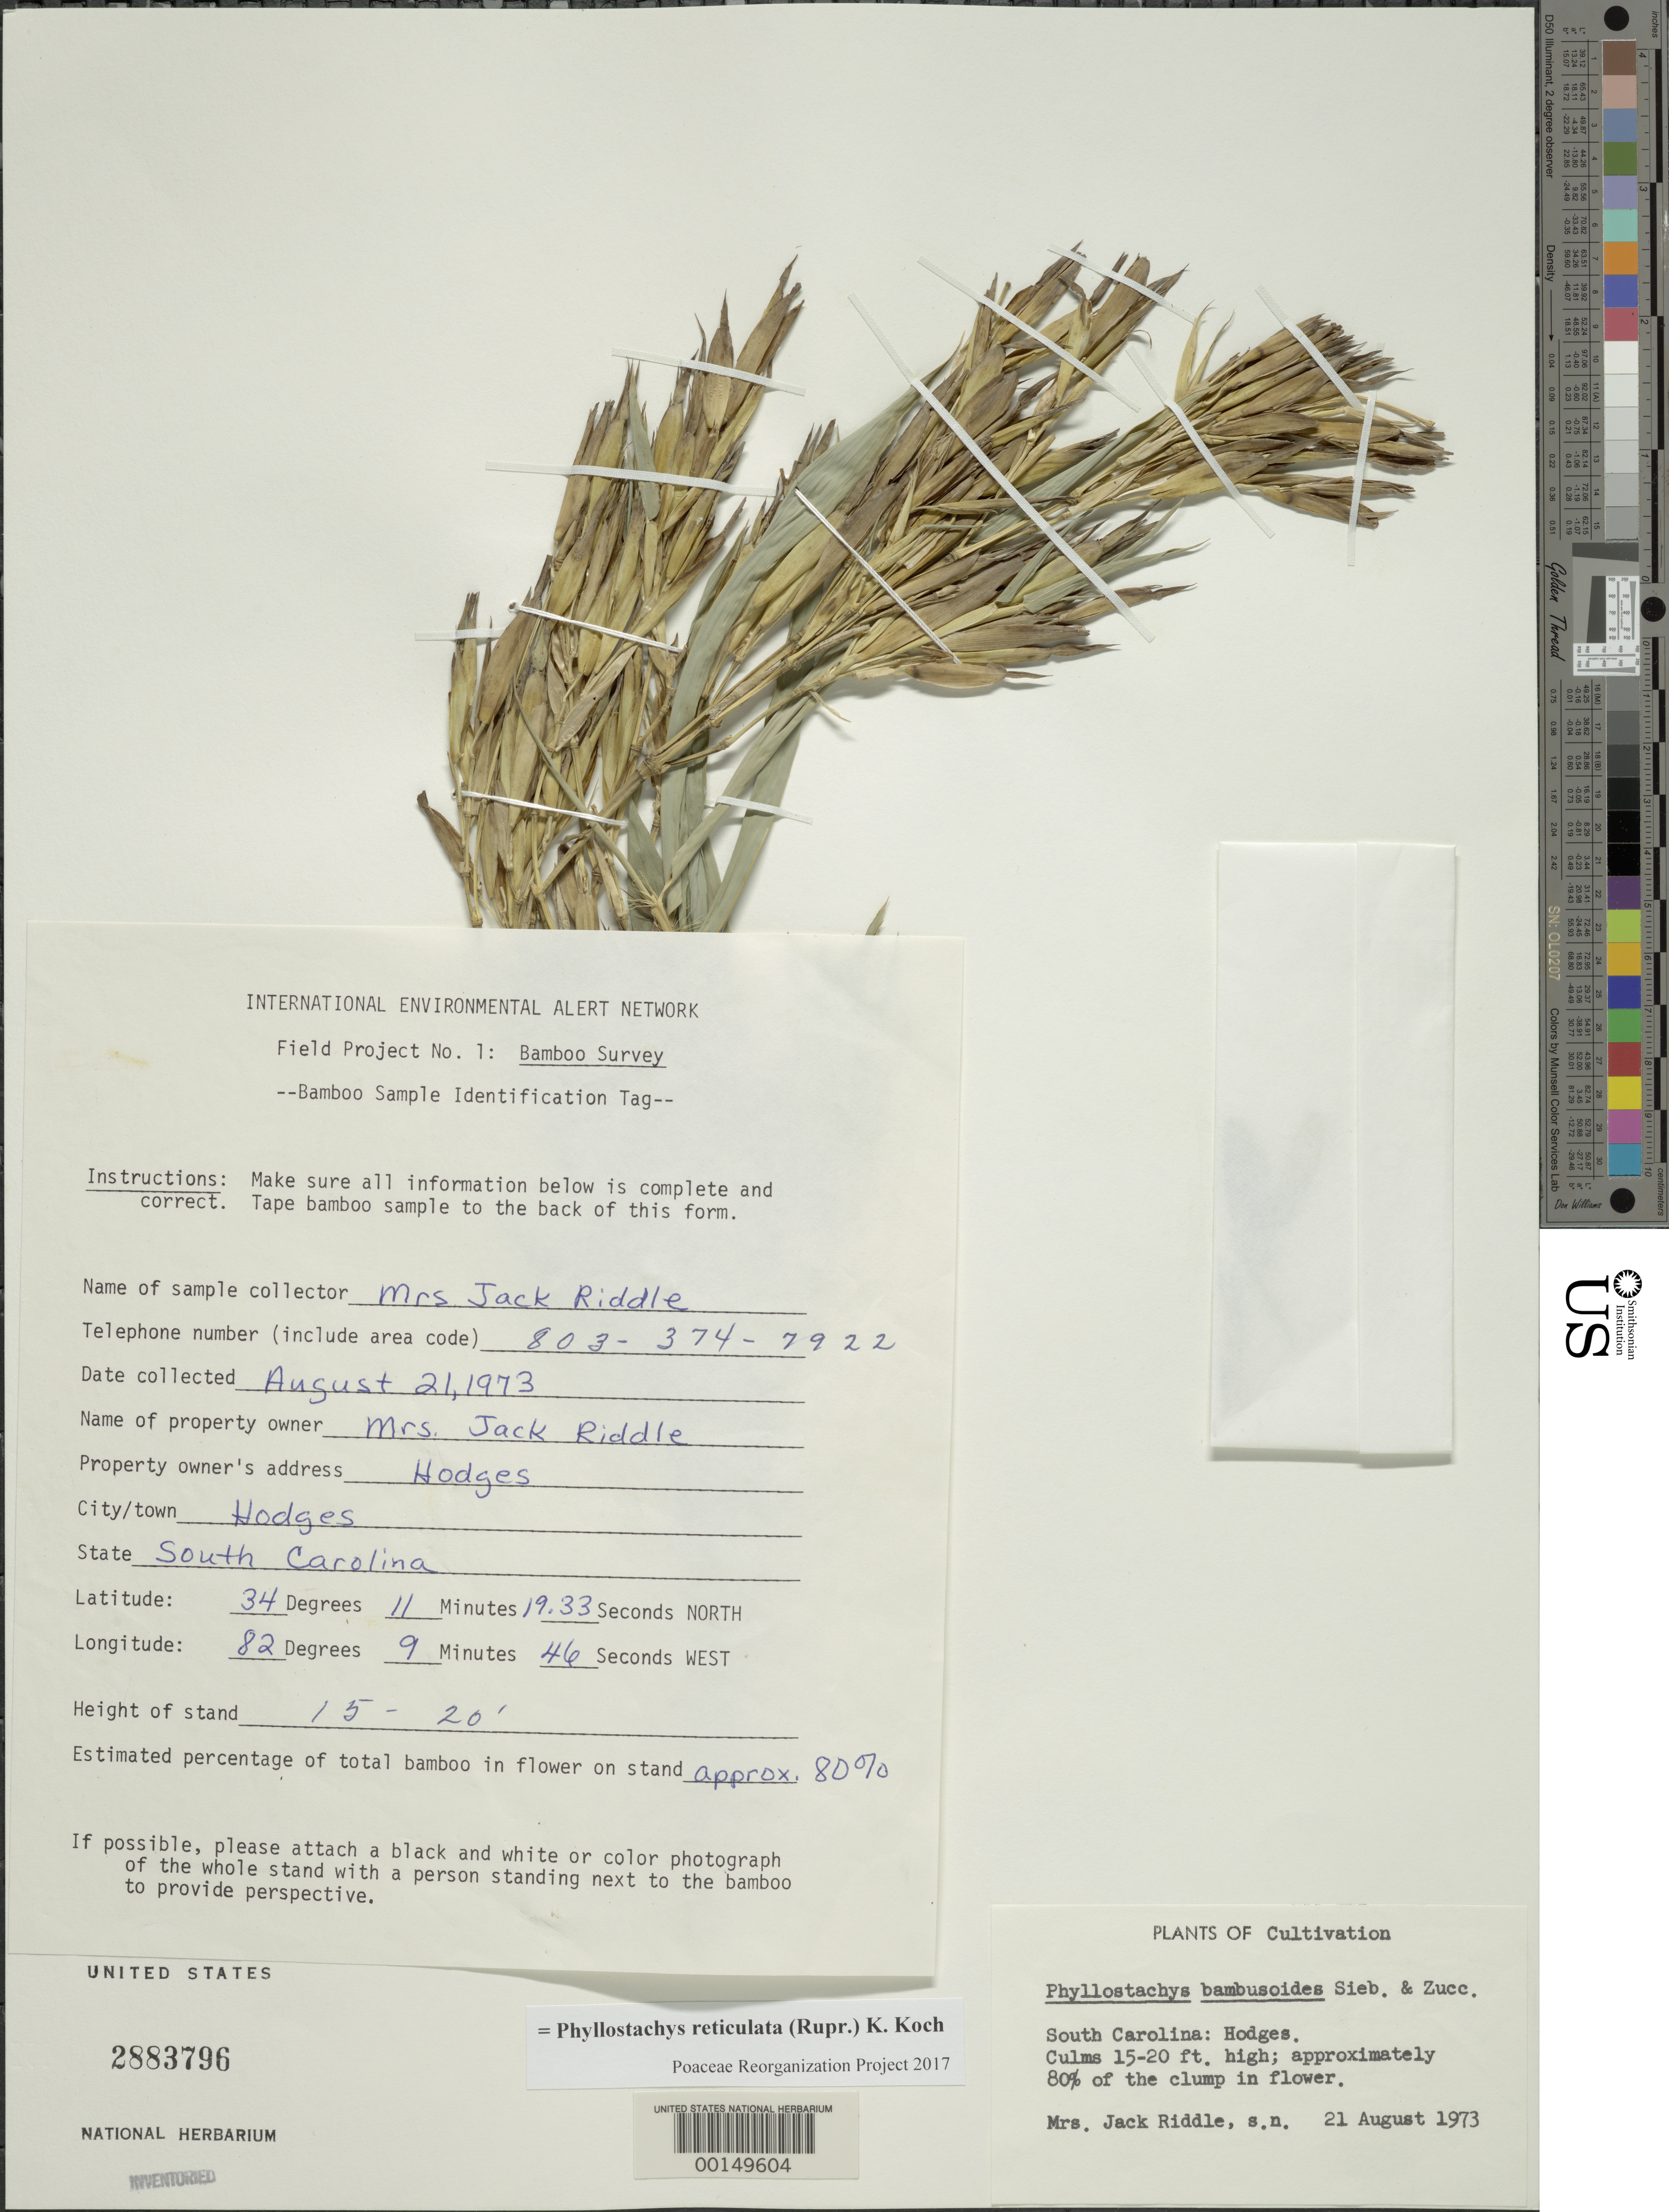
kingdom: Plantae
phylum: Tracheophyta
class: Liliopsida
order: Poales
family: Poaceae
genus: Phyllostachys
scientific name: Phyllostachys reticulata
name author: (Rupr.) K. Koch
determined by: Poaceae Reorganization Project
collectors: J. Riddle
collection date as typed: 21 Aug 1973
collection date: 1973-08-21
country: United States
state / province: South Carolina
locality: Hodges, lat. 34 11'n: long. 82 09'w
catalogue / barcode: US 2883796